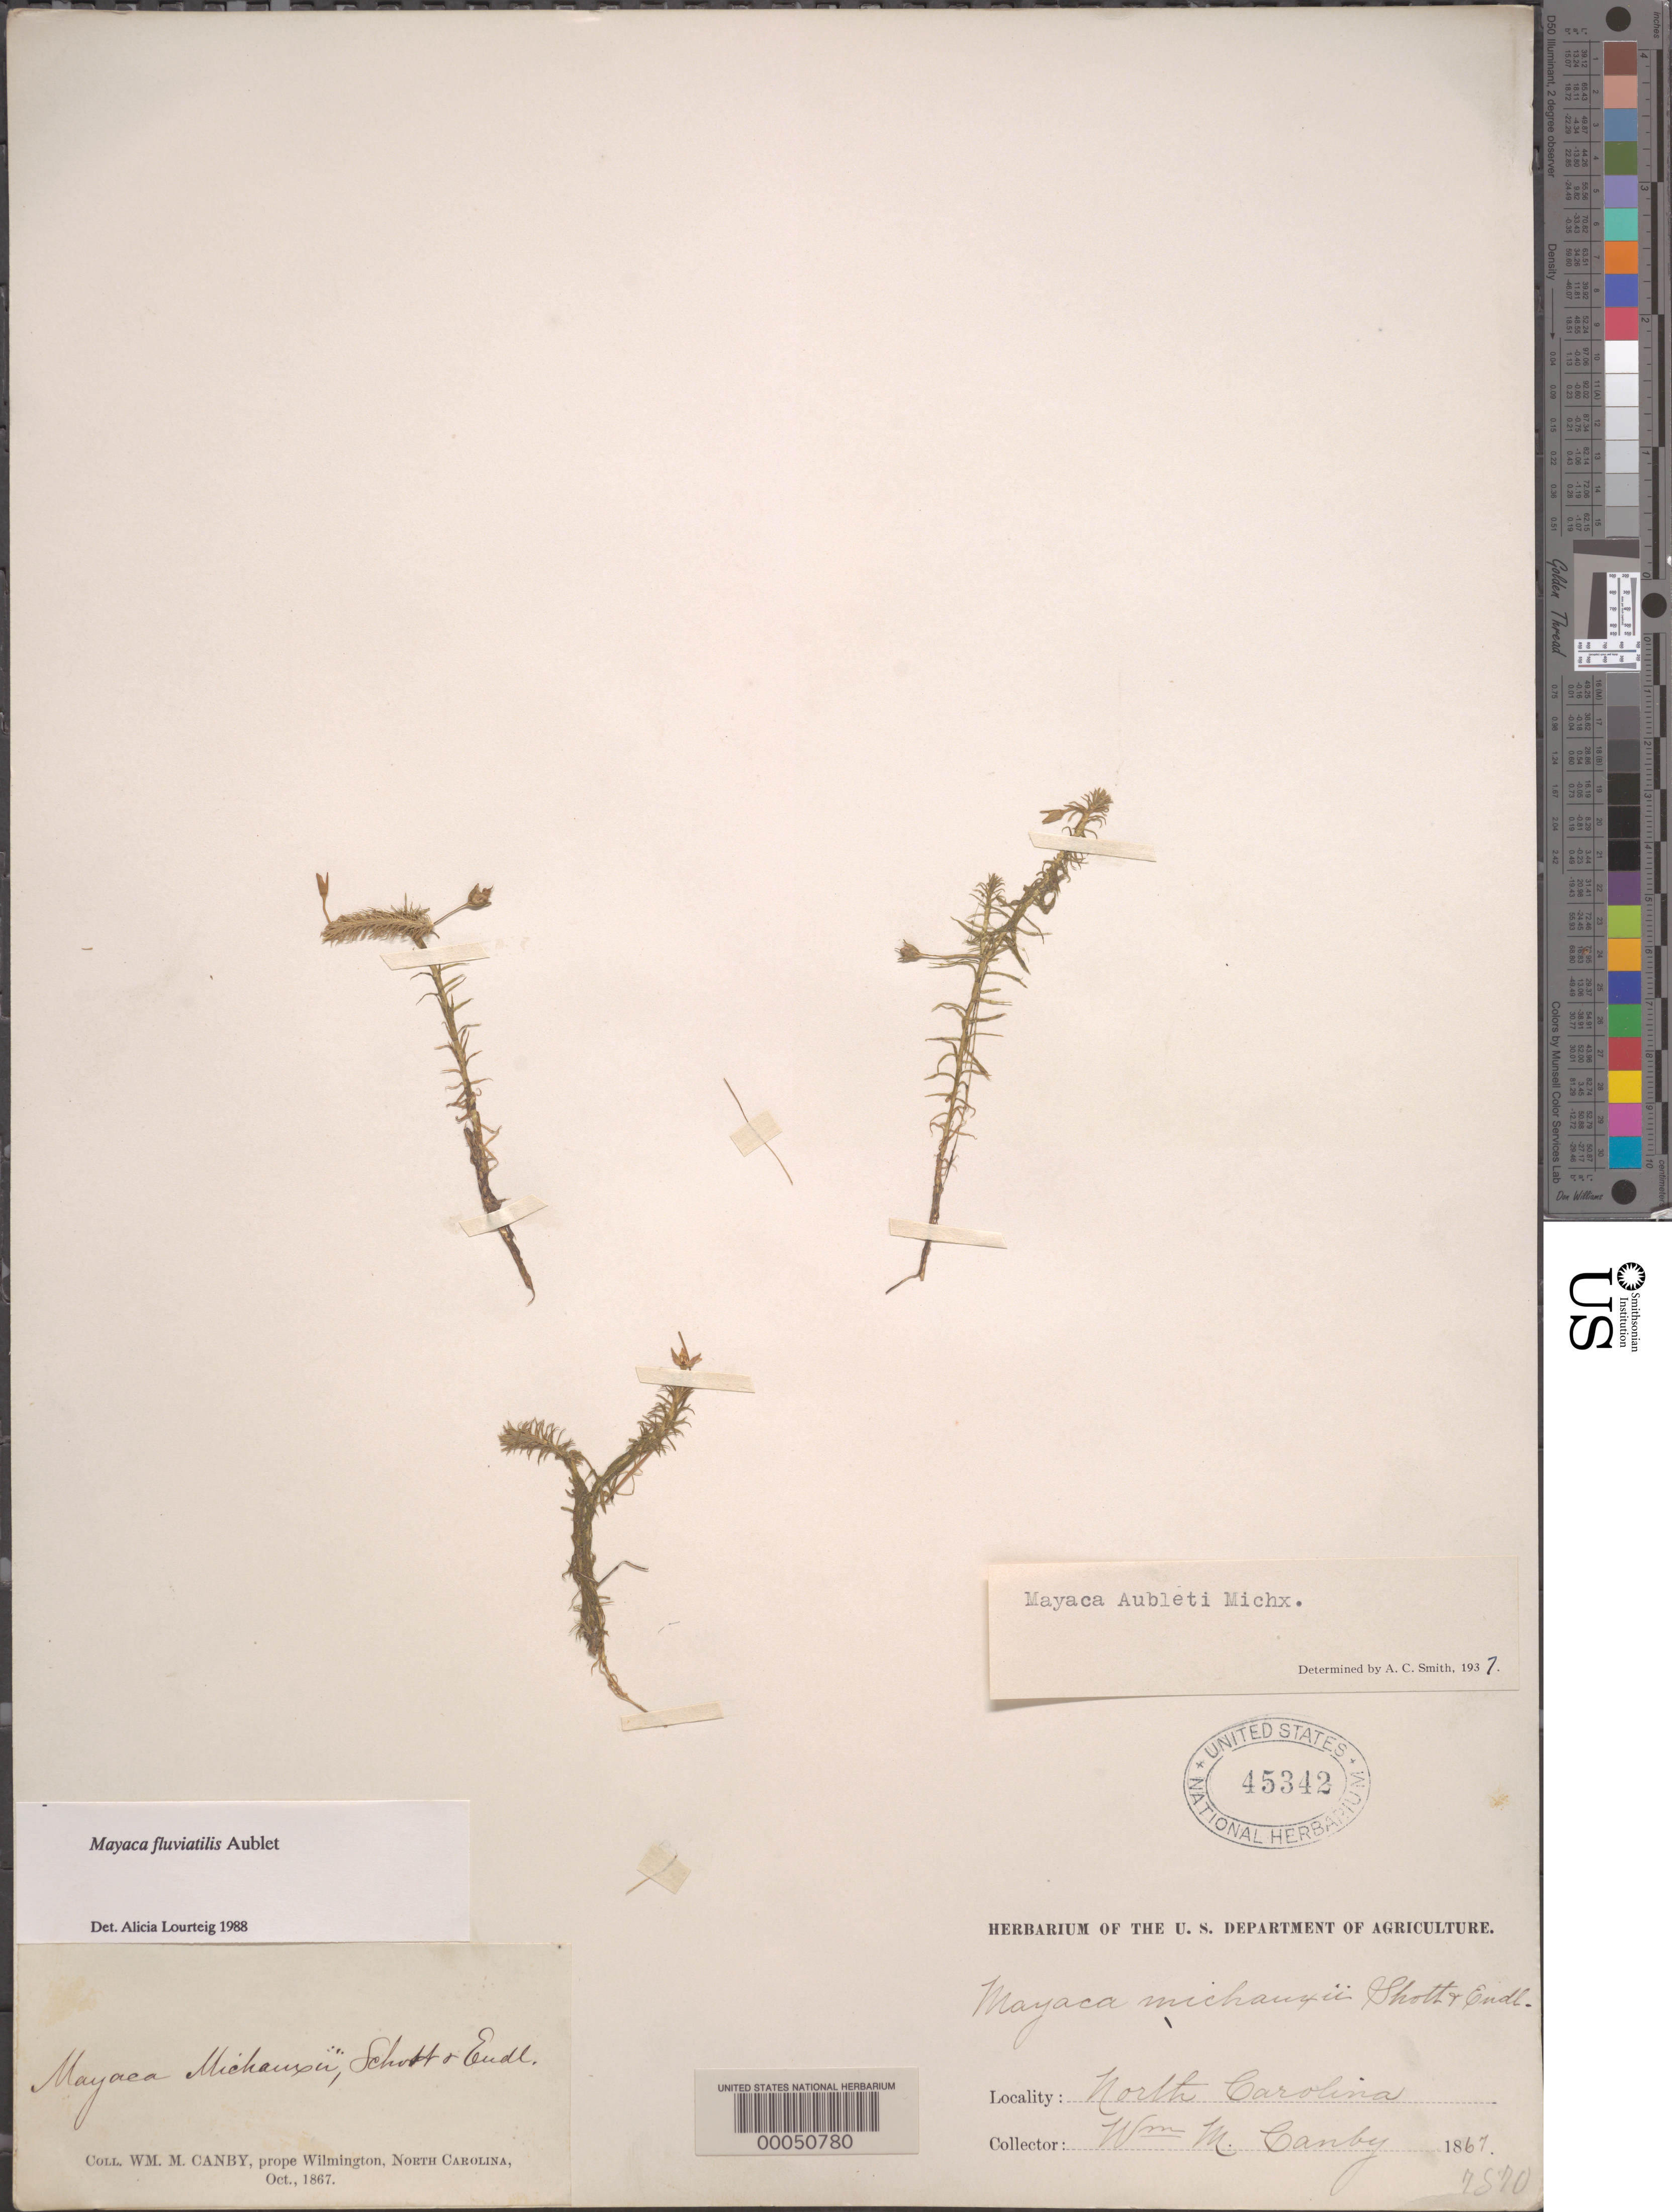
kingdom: Plantae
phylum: Tracheophyta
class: Liliopsida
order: Poales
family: Mayacaceae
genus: Mayaca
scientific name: Mayaca fluviatilis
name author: Aubl.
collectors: W. M. Canby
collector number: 7570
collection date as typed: Oct 1867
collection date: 1867-10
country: United States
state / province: North Carolina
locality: Wilmington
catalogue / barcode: US 45342